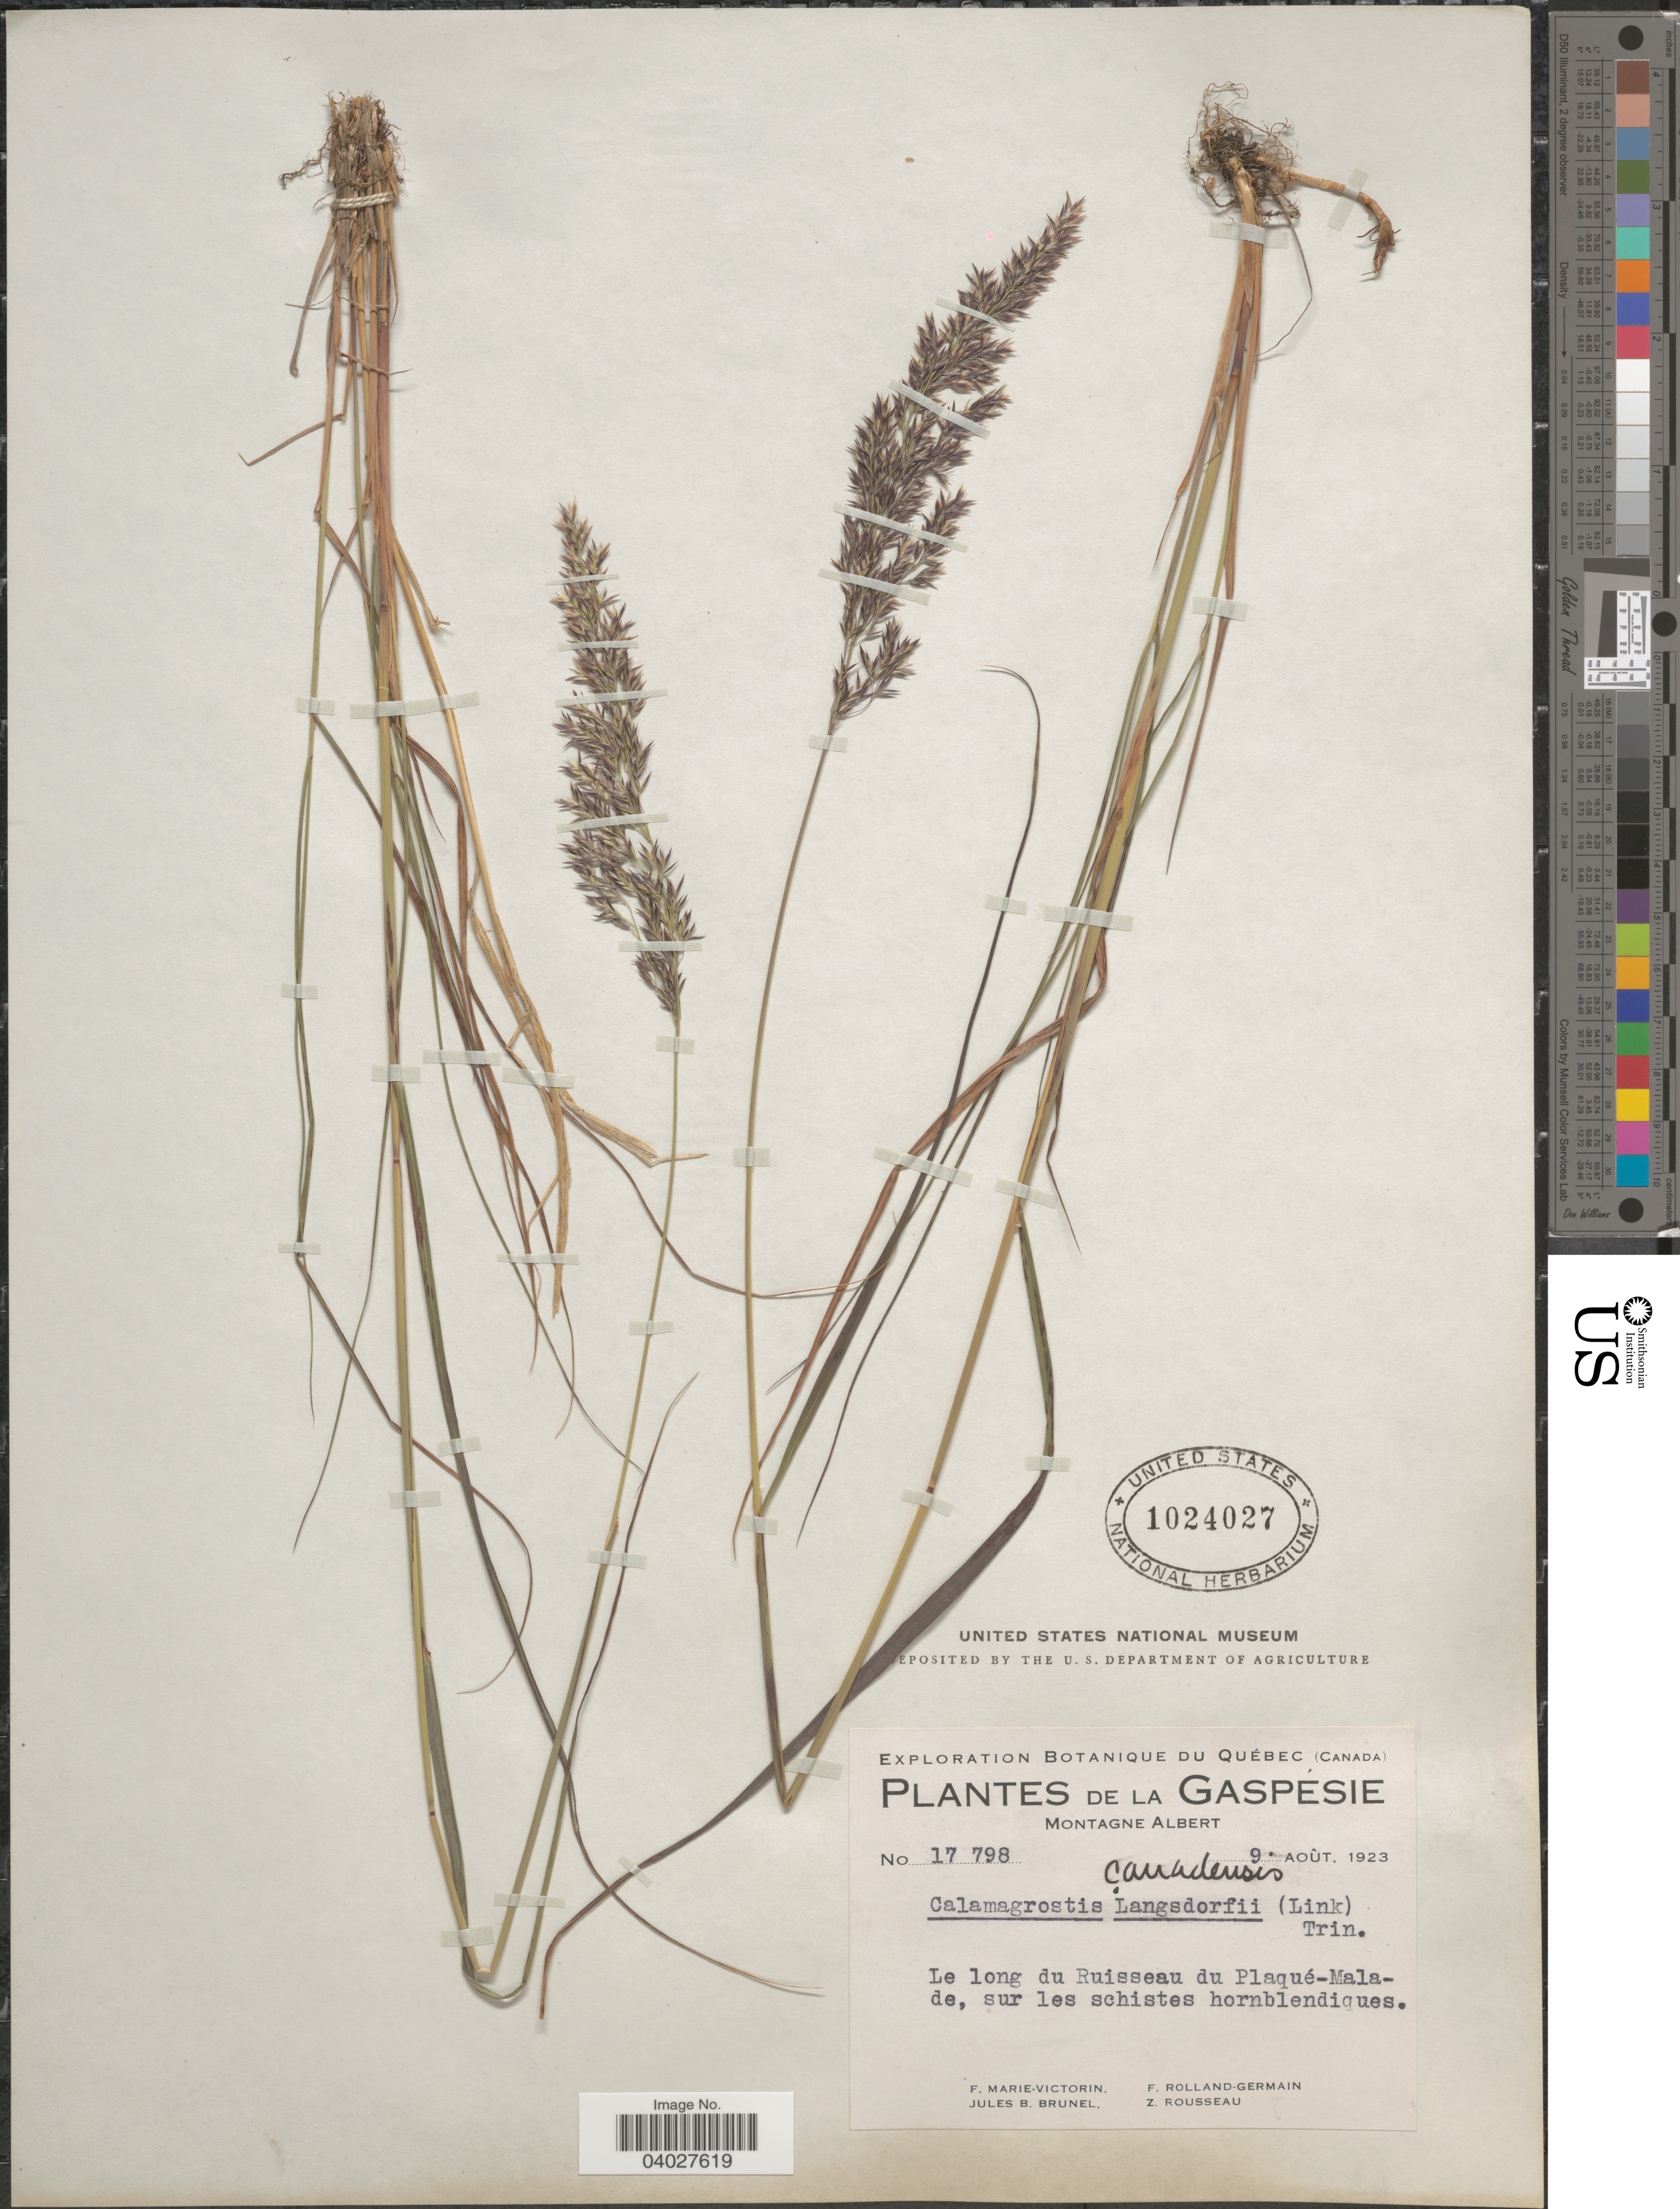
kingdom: Plantae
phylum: Tracheophyta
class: Liliopsida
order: Poales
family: Poaceae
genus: Calamagrostis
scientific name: Calamagrostis canadensis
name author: (Michx.) P. Beauv.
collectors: F. Marie-Victorin, Rolland-Germain, J. Brunel & Z. Rousseau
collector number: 17798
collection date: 1923-08-09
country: Canada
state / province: Quebec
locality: La Gaspésie. Montagne Albert. Le long du Ruisseau du Plaqué-Malade, sur les schistes hornblendiques.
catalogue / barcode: US 1024027